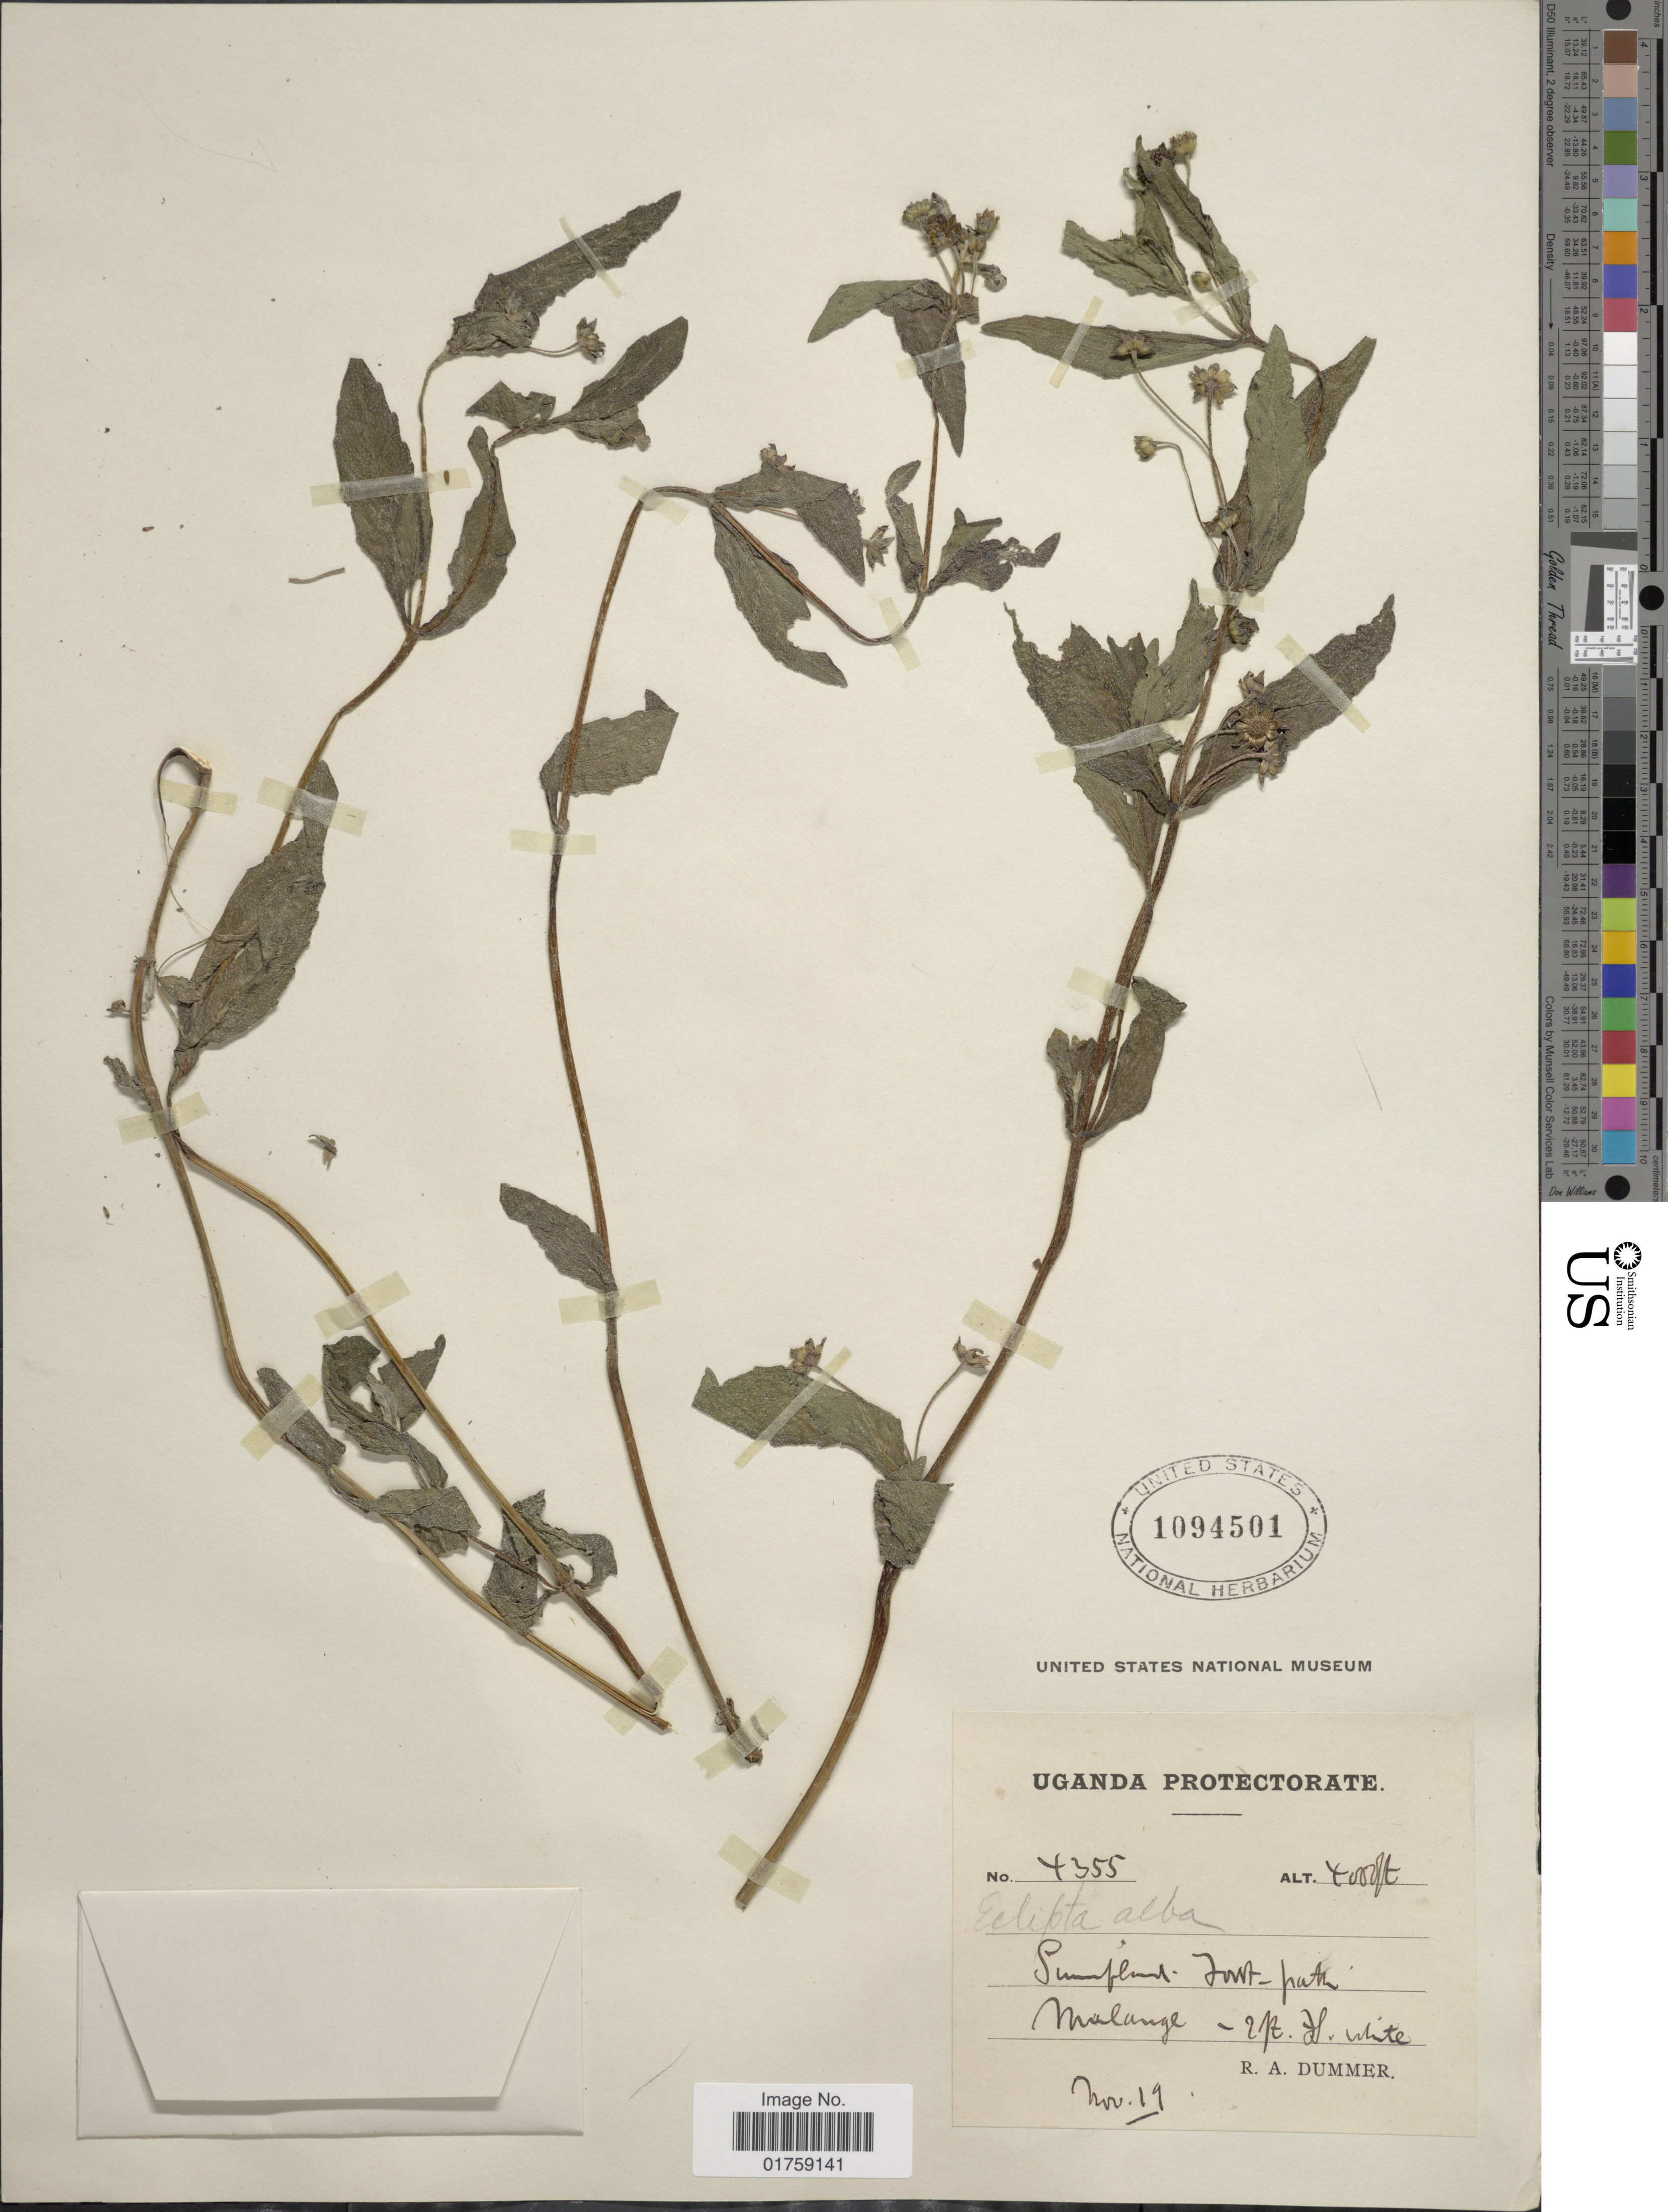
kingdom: Plantae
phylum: Tracheophyta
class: Magnoliopsida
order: Asterales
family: Asteraceae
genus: Eclipta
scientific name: Eclipta alba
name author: (L.) Hassk.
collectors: R. Dümmer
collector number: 4355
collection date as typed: Transcribed d/m/y: /11/19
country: Uganda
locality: Swampland. Forest-path. Mulange.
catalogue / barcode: US 1094501